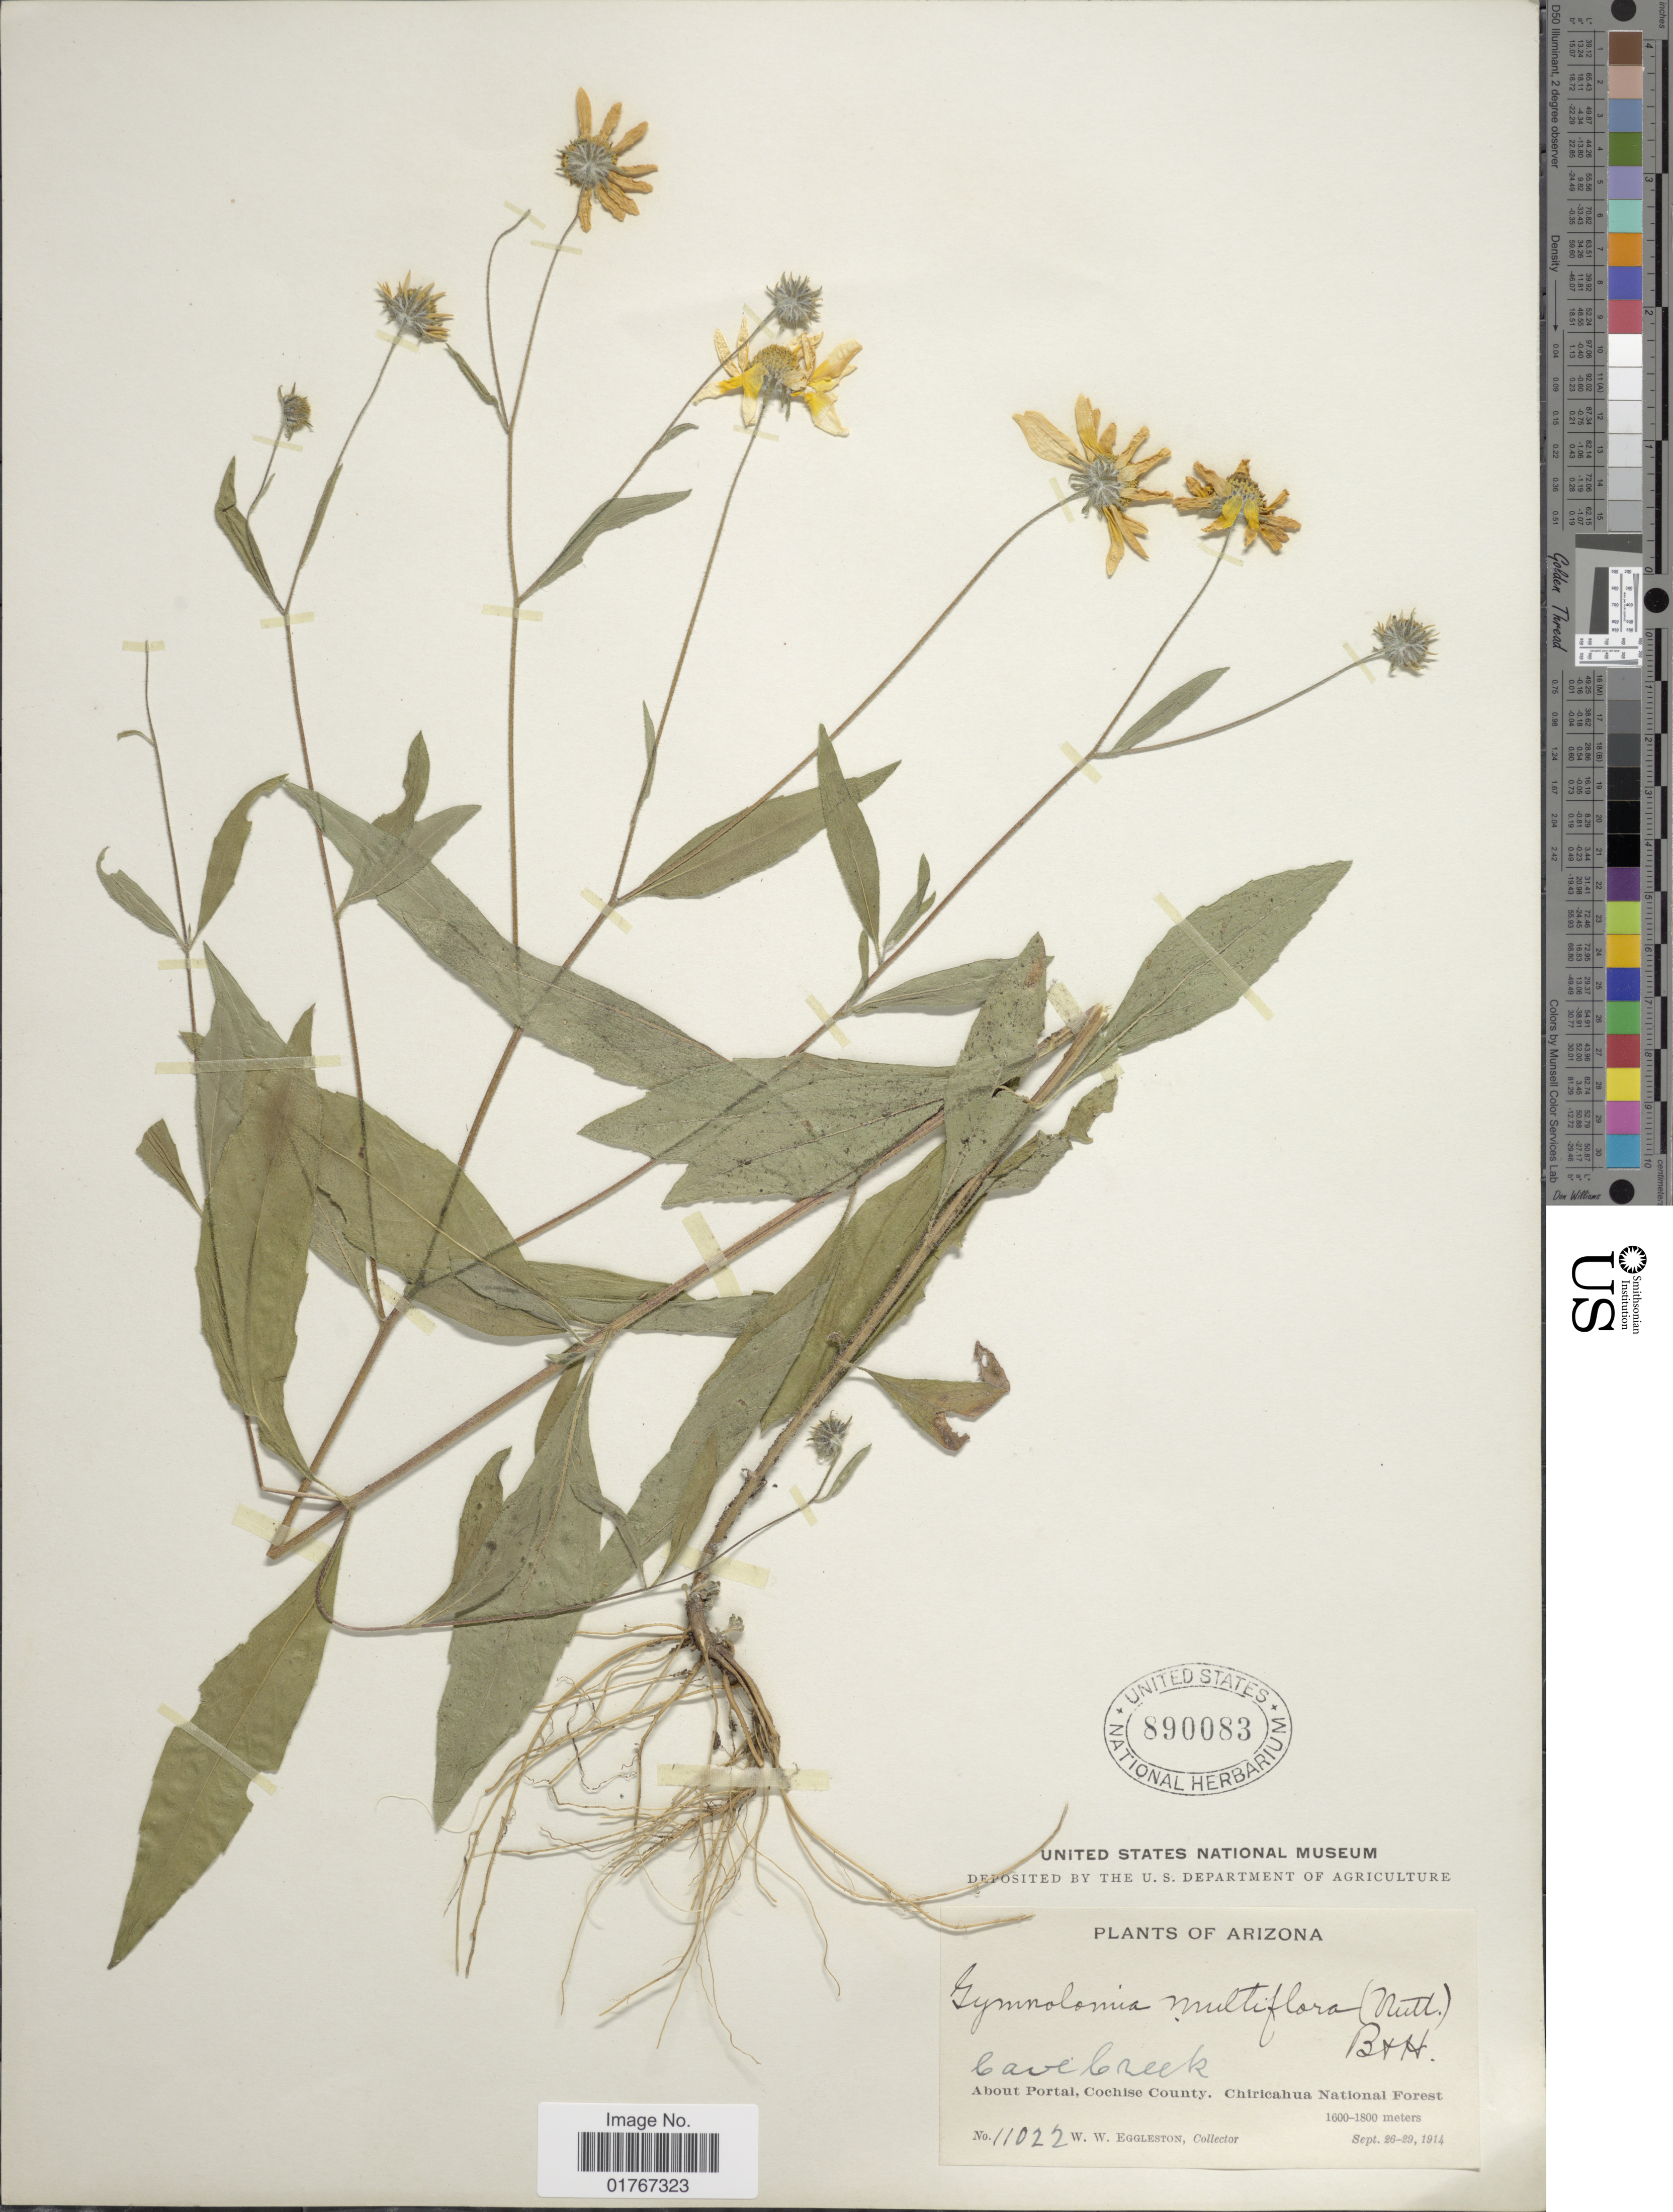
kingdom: Plantae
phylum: Tracheophyta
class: Magnoliopsida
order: Asterales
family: Asteraceae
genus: Heliomeris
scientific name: Heliomeris multiflora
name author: Nutt.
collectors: W. W. Eggleston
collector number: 11022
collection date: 1914-09-26/1914-09-29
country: United States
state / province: Arizona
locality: Cave Creek, About Portal, Cochise County, Chricahua National Forest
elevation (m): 1600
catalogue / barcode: US 890083